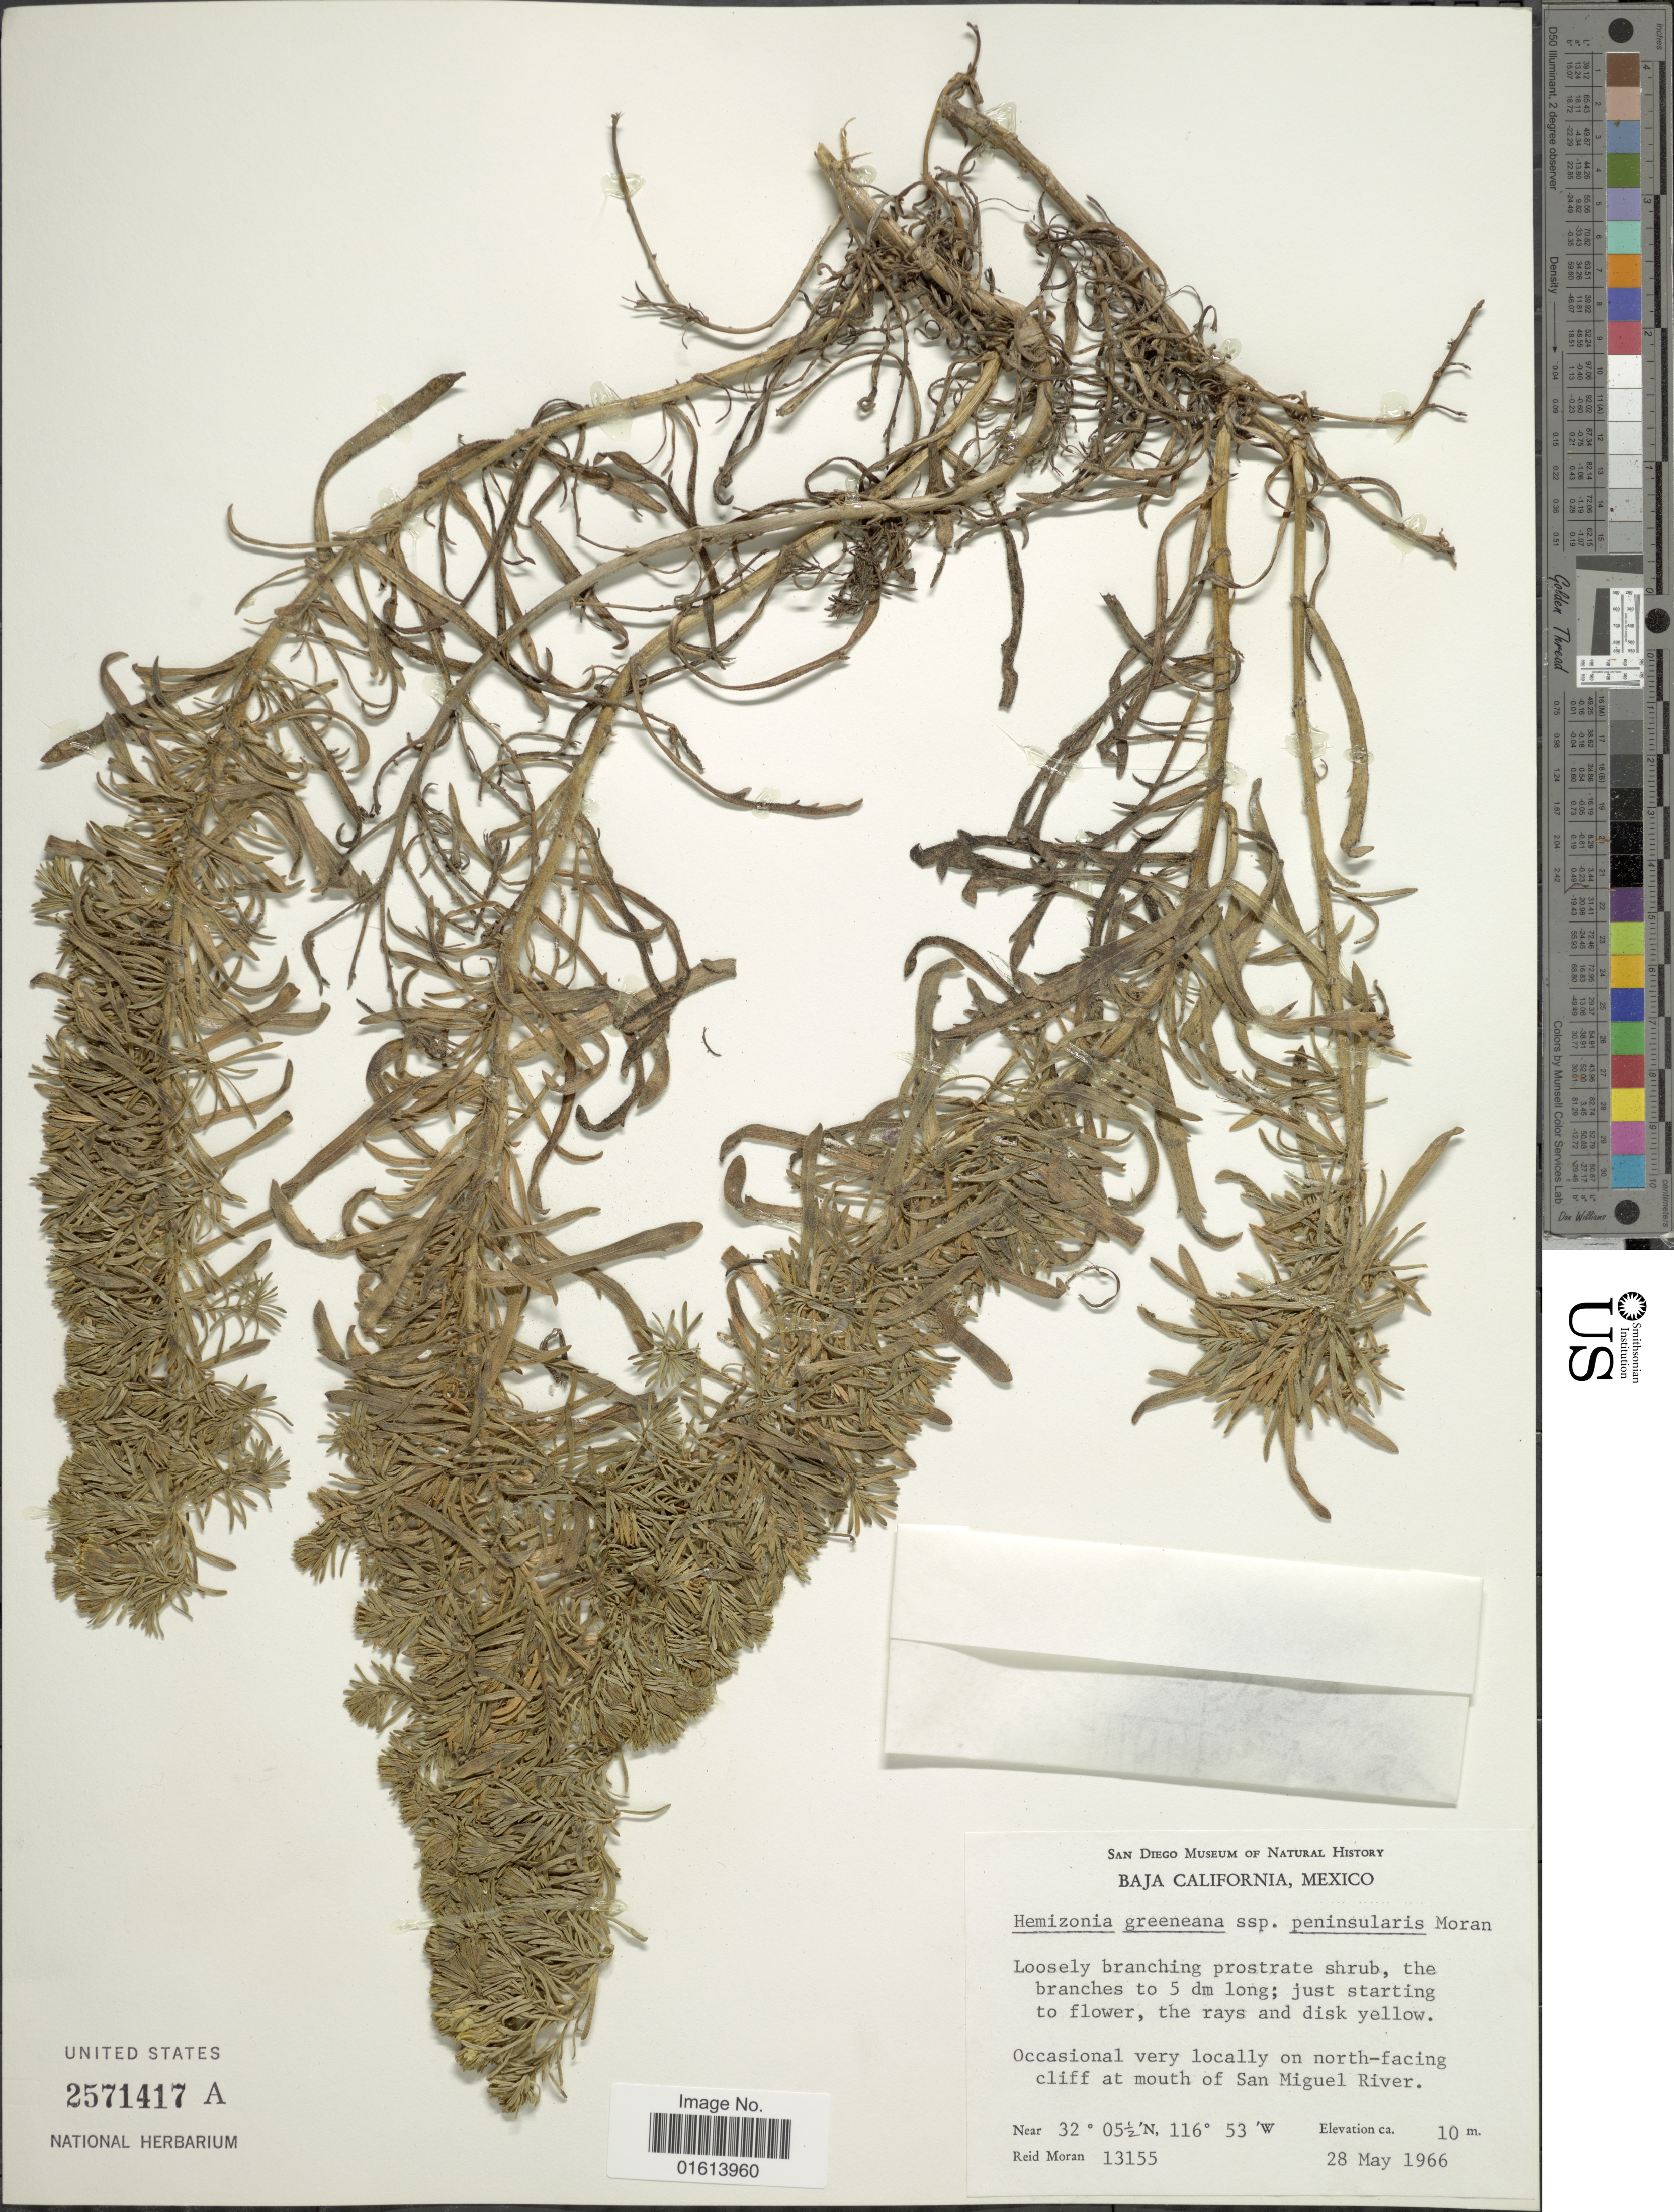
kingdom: Plantae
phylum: Tracheophyta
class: Magnoliopsida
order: Asterales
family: Asteraceae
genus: Deinandra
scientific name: Deinandra greeneana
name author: (Rose) B.G. Baldwin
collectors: R. V. Moran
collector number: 13155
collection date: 1966-05-28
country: Mexico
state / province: Baja California Norte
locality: At mouth of San Miguel River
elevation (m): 10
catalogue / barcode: US 2571417A